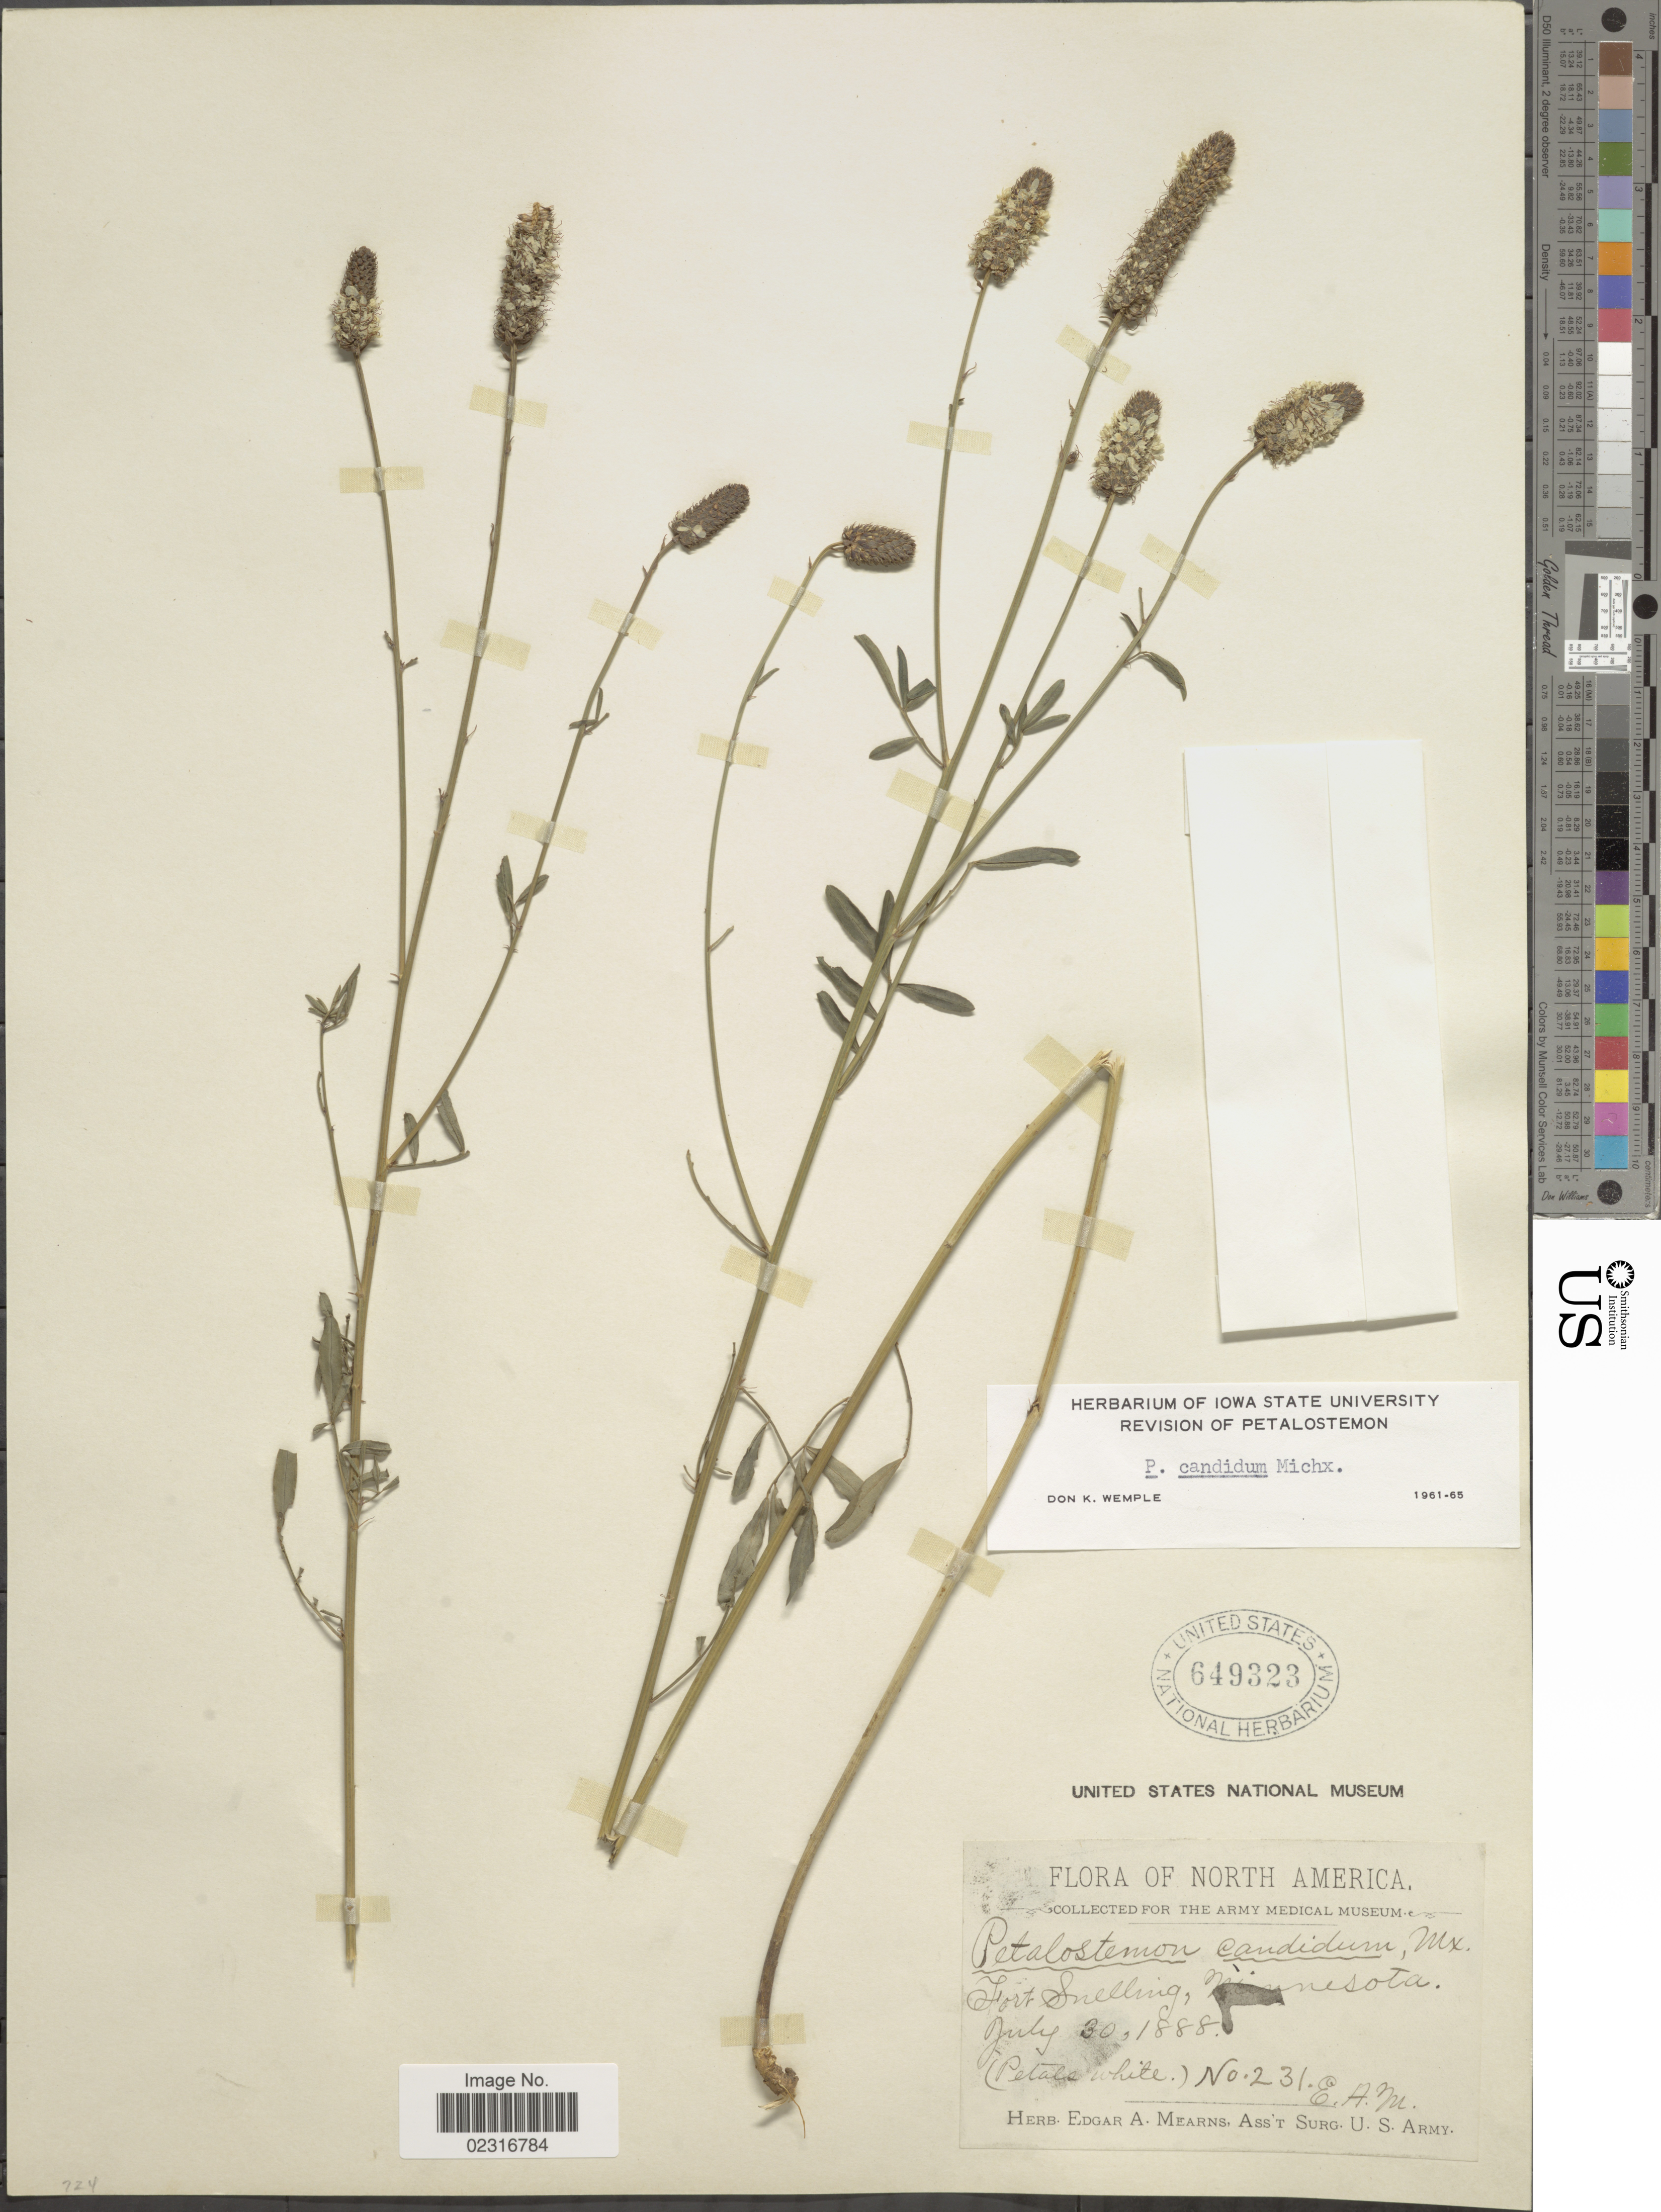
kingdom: Plantae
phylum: Tracheophyta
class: Magnoliopsida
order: Fabales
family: Fabaceae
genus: Dalea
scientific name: Dalea candida var. candida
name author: Michx. ex Willd.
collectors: E. A. Mearns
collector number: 231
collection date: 1888-07-30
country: United States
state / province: Minnesota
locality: Fort Snelling.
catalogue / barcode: US 649323